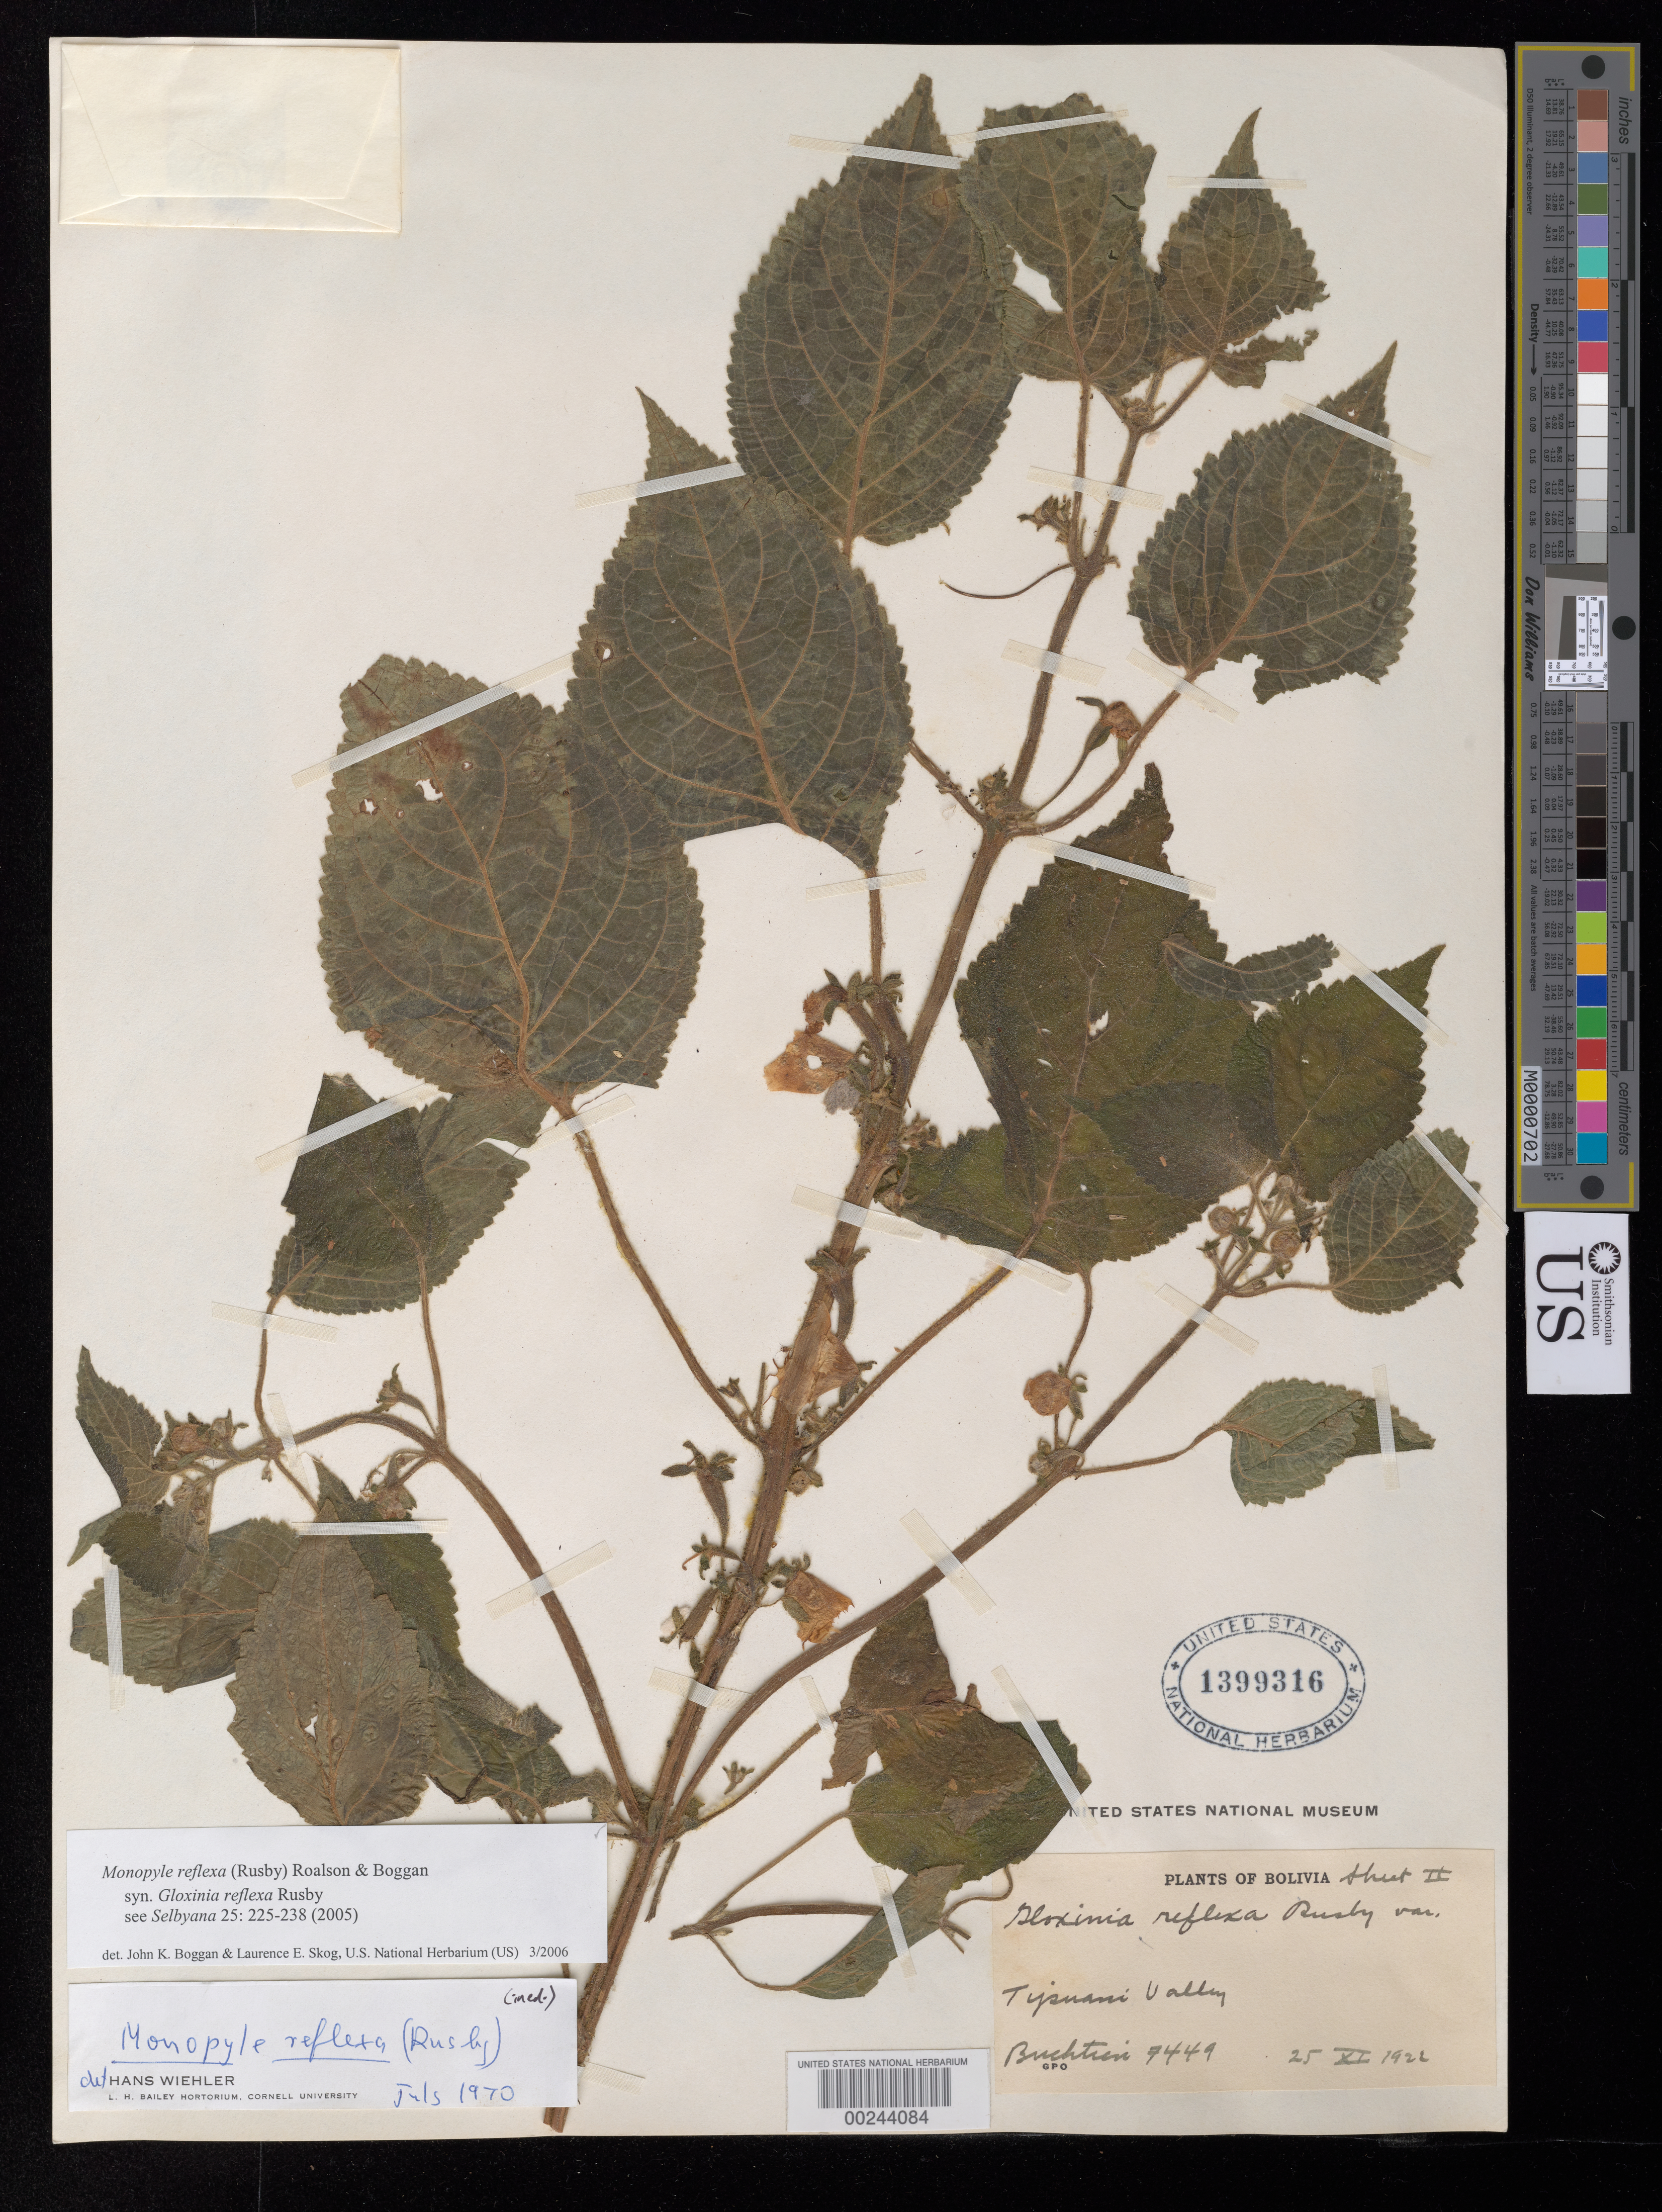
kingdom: Plantae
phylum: Tracheophyta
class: Magnoliopsida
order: Lamiales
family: Gesneriaceae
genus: Monopyle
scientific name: Monopyle reflexa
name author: (Rusby) Roalson & Boggan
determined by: Boggan, J. K.; Skog, L. E.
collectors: O. Buchtien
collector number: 7449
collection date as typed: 25 Nov 1922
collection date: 1922-11-25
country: Bolivia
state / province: La Paz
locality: Tipuani Valley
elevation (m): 1400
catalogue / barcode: US 1399316